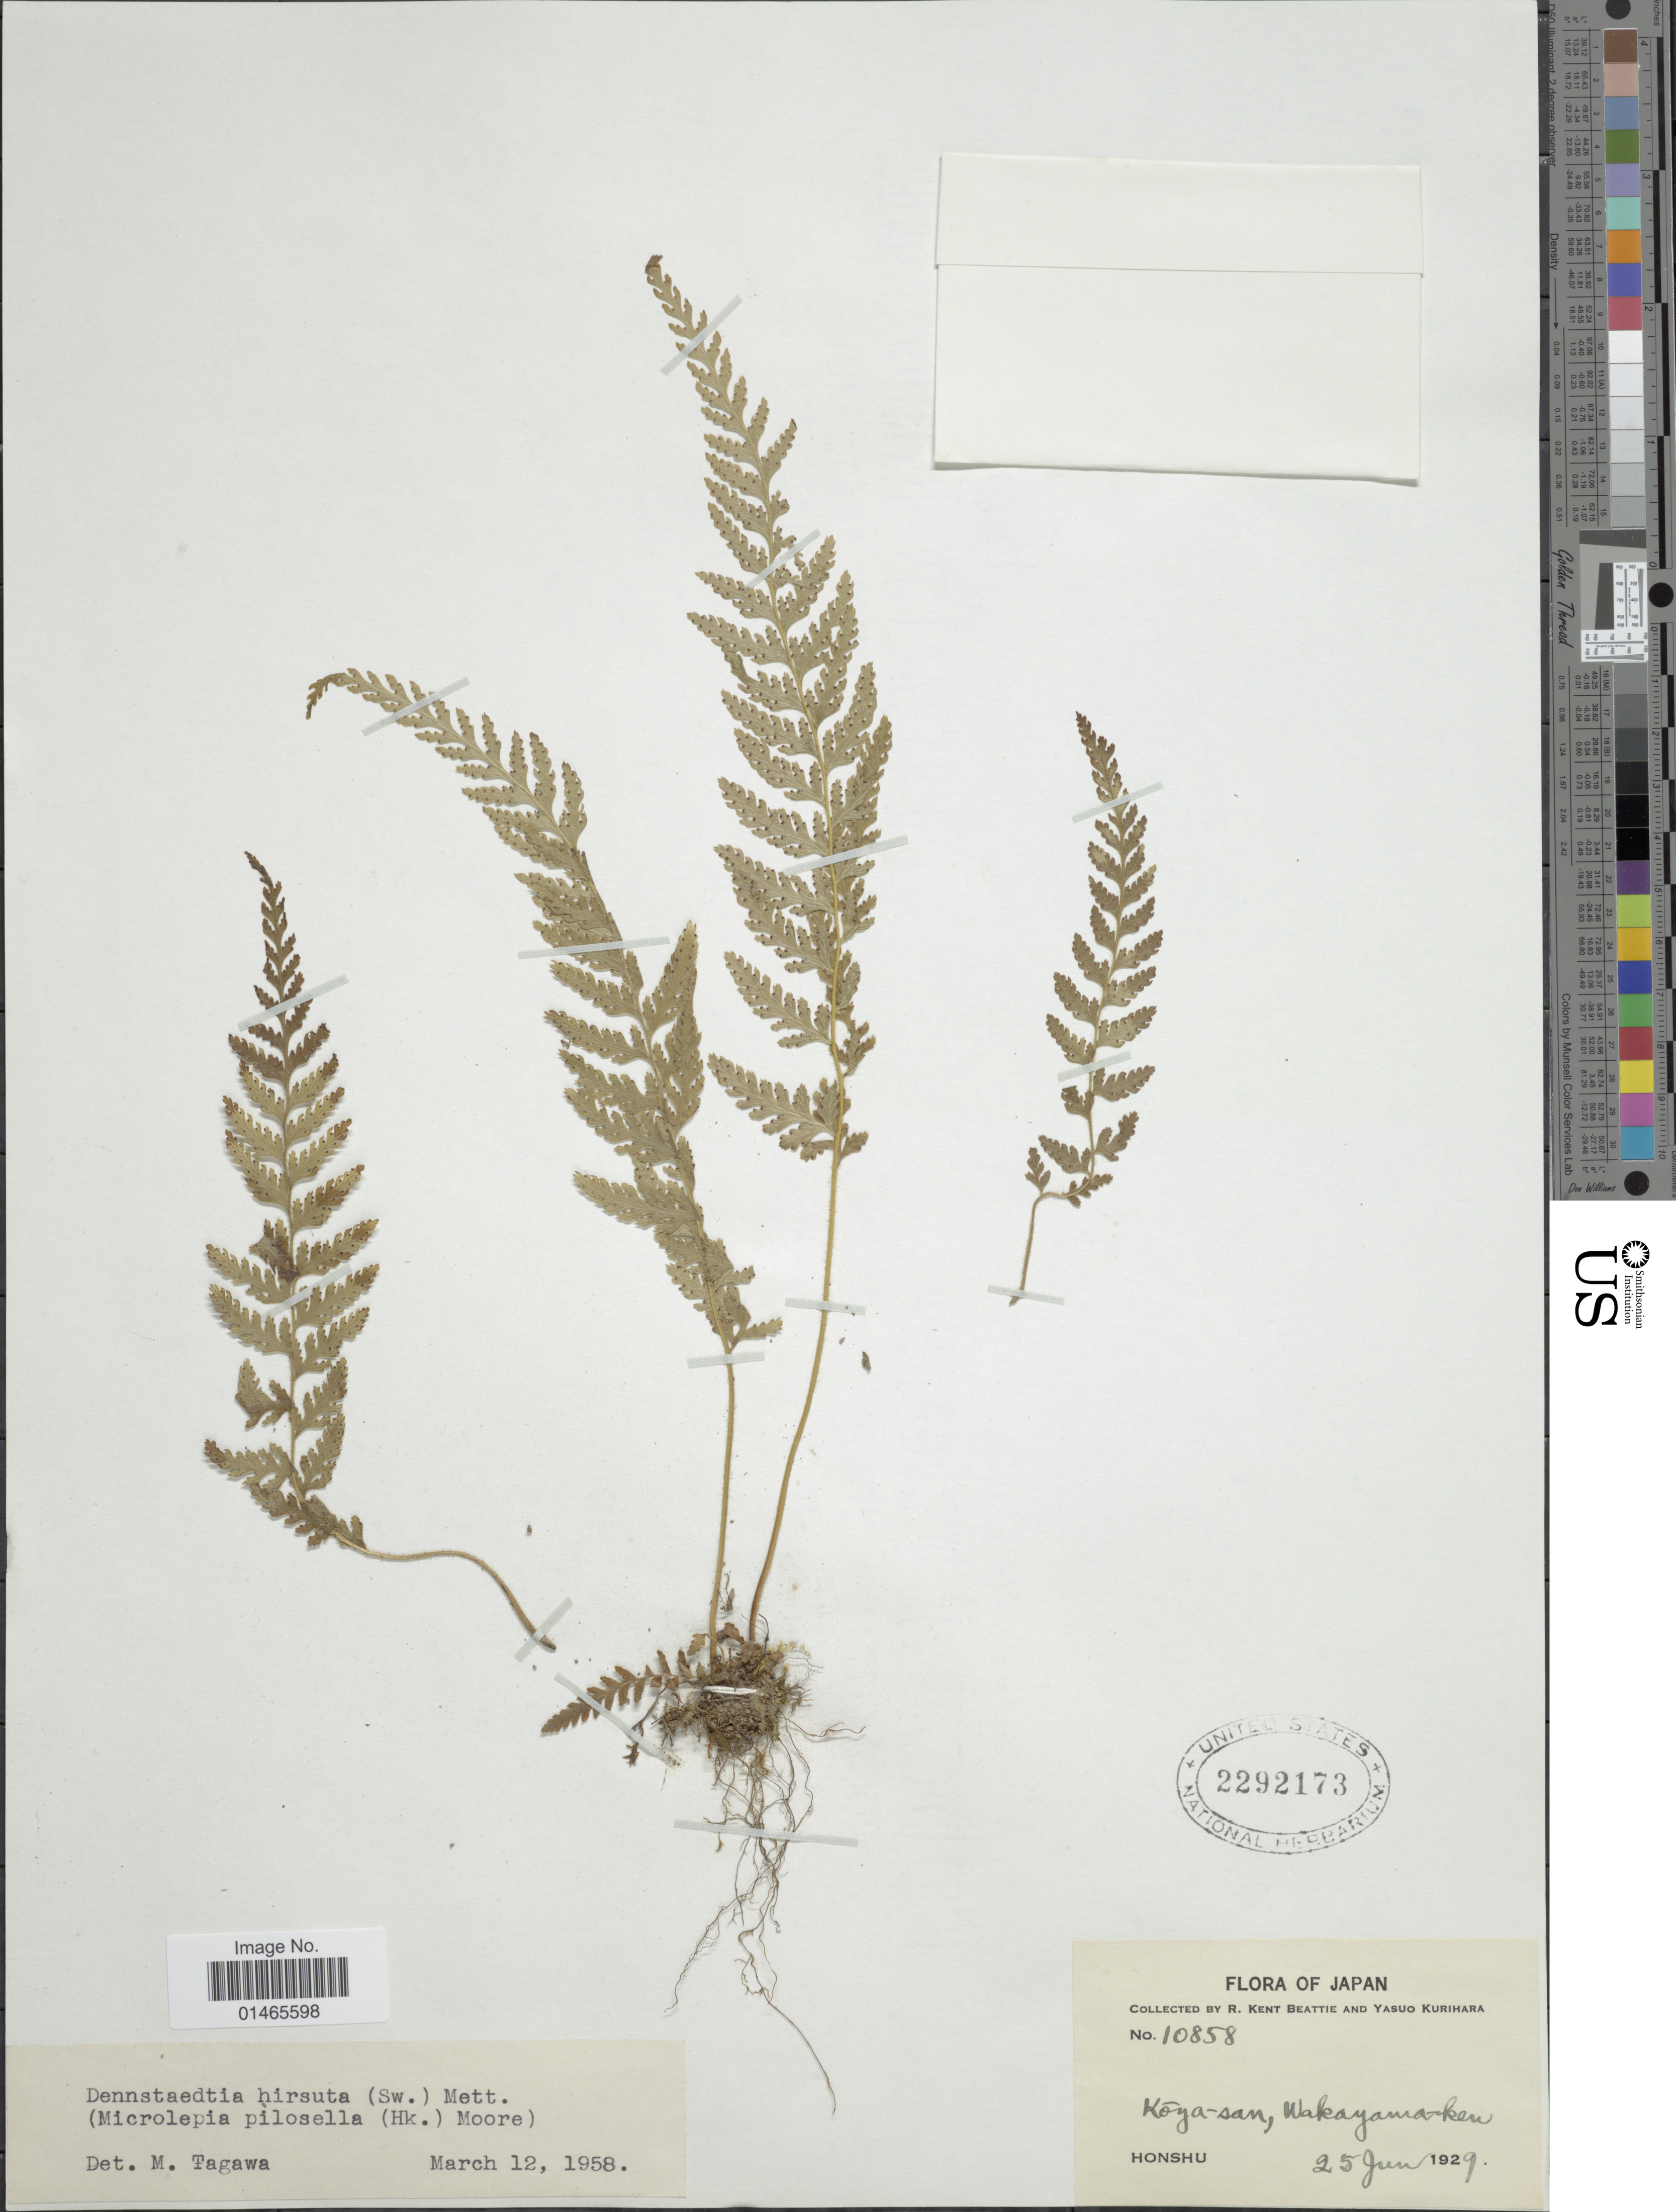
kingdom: Plantae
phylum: Tracheophyta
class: Polypodiopsida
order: Polypodiales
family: Dennstaedtiaceae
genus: Microlepia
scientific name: Microlepia pilosella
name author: (Hook.) T. Moore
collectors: R. K. Beattie & Y. Kurihara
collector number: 10858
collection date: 1929-06-25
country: Japan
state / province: Wakayama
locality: Honshu, Kóya-san, Wakayama-ken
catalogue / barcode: US 229173